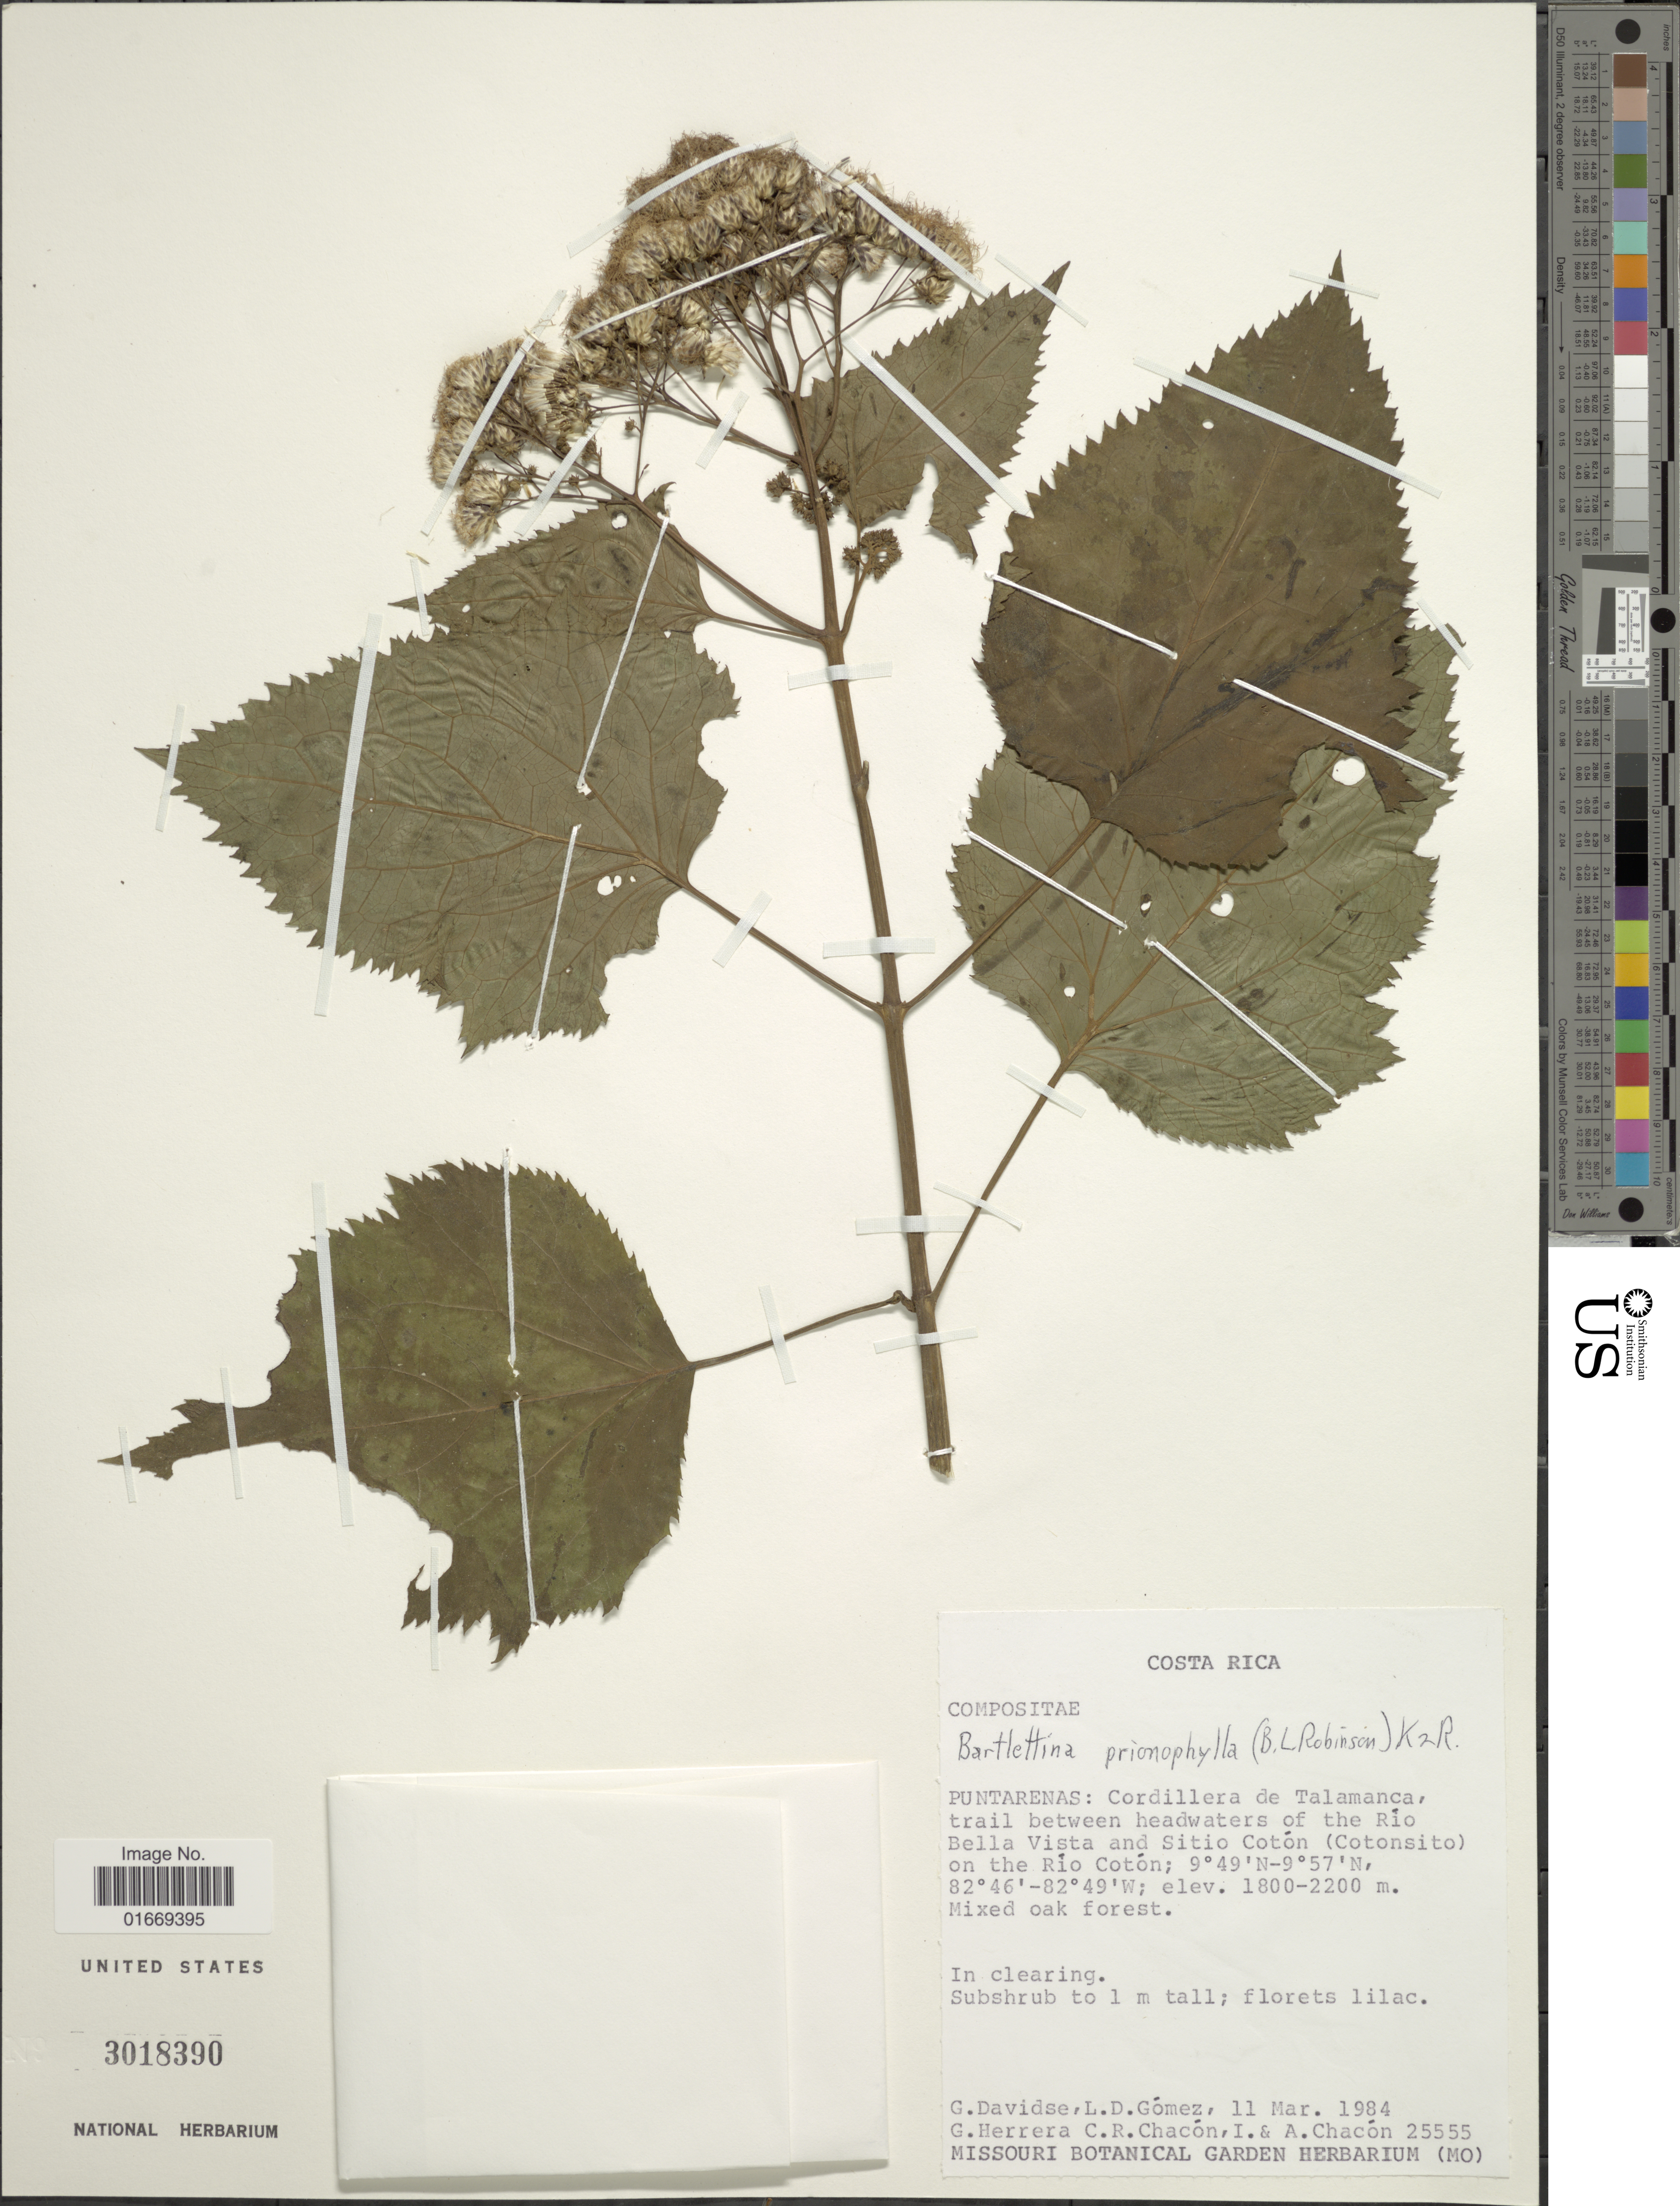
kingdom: Plantae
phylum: Tracheophyta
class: Magnoliopsida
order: Asterales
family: Asteraceae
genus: Bartlettina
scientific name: Bartlettina prionophylla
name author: (B.L. Rob.) R.M. King & H. Rob.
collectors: G. Davidse, L. Gomez, G. Herrera, C. Chacon & et al.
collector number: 25555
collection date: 1984-03-11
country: Costa Rica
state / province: Puntarenas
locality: Cordillera de Talamanca, trail between headwaters of the Río Bella Vista and Sitio Cotón (Cotonsito) on the Río Cotoón. Mixed oak forest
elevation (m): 1800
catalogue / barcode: US 3018390